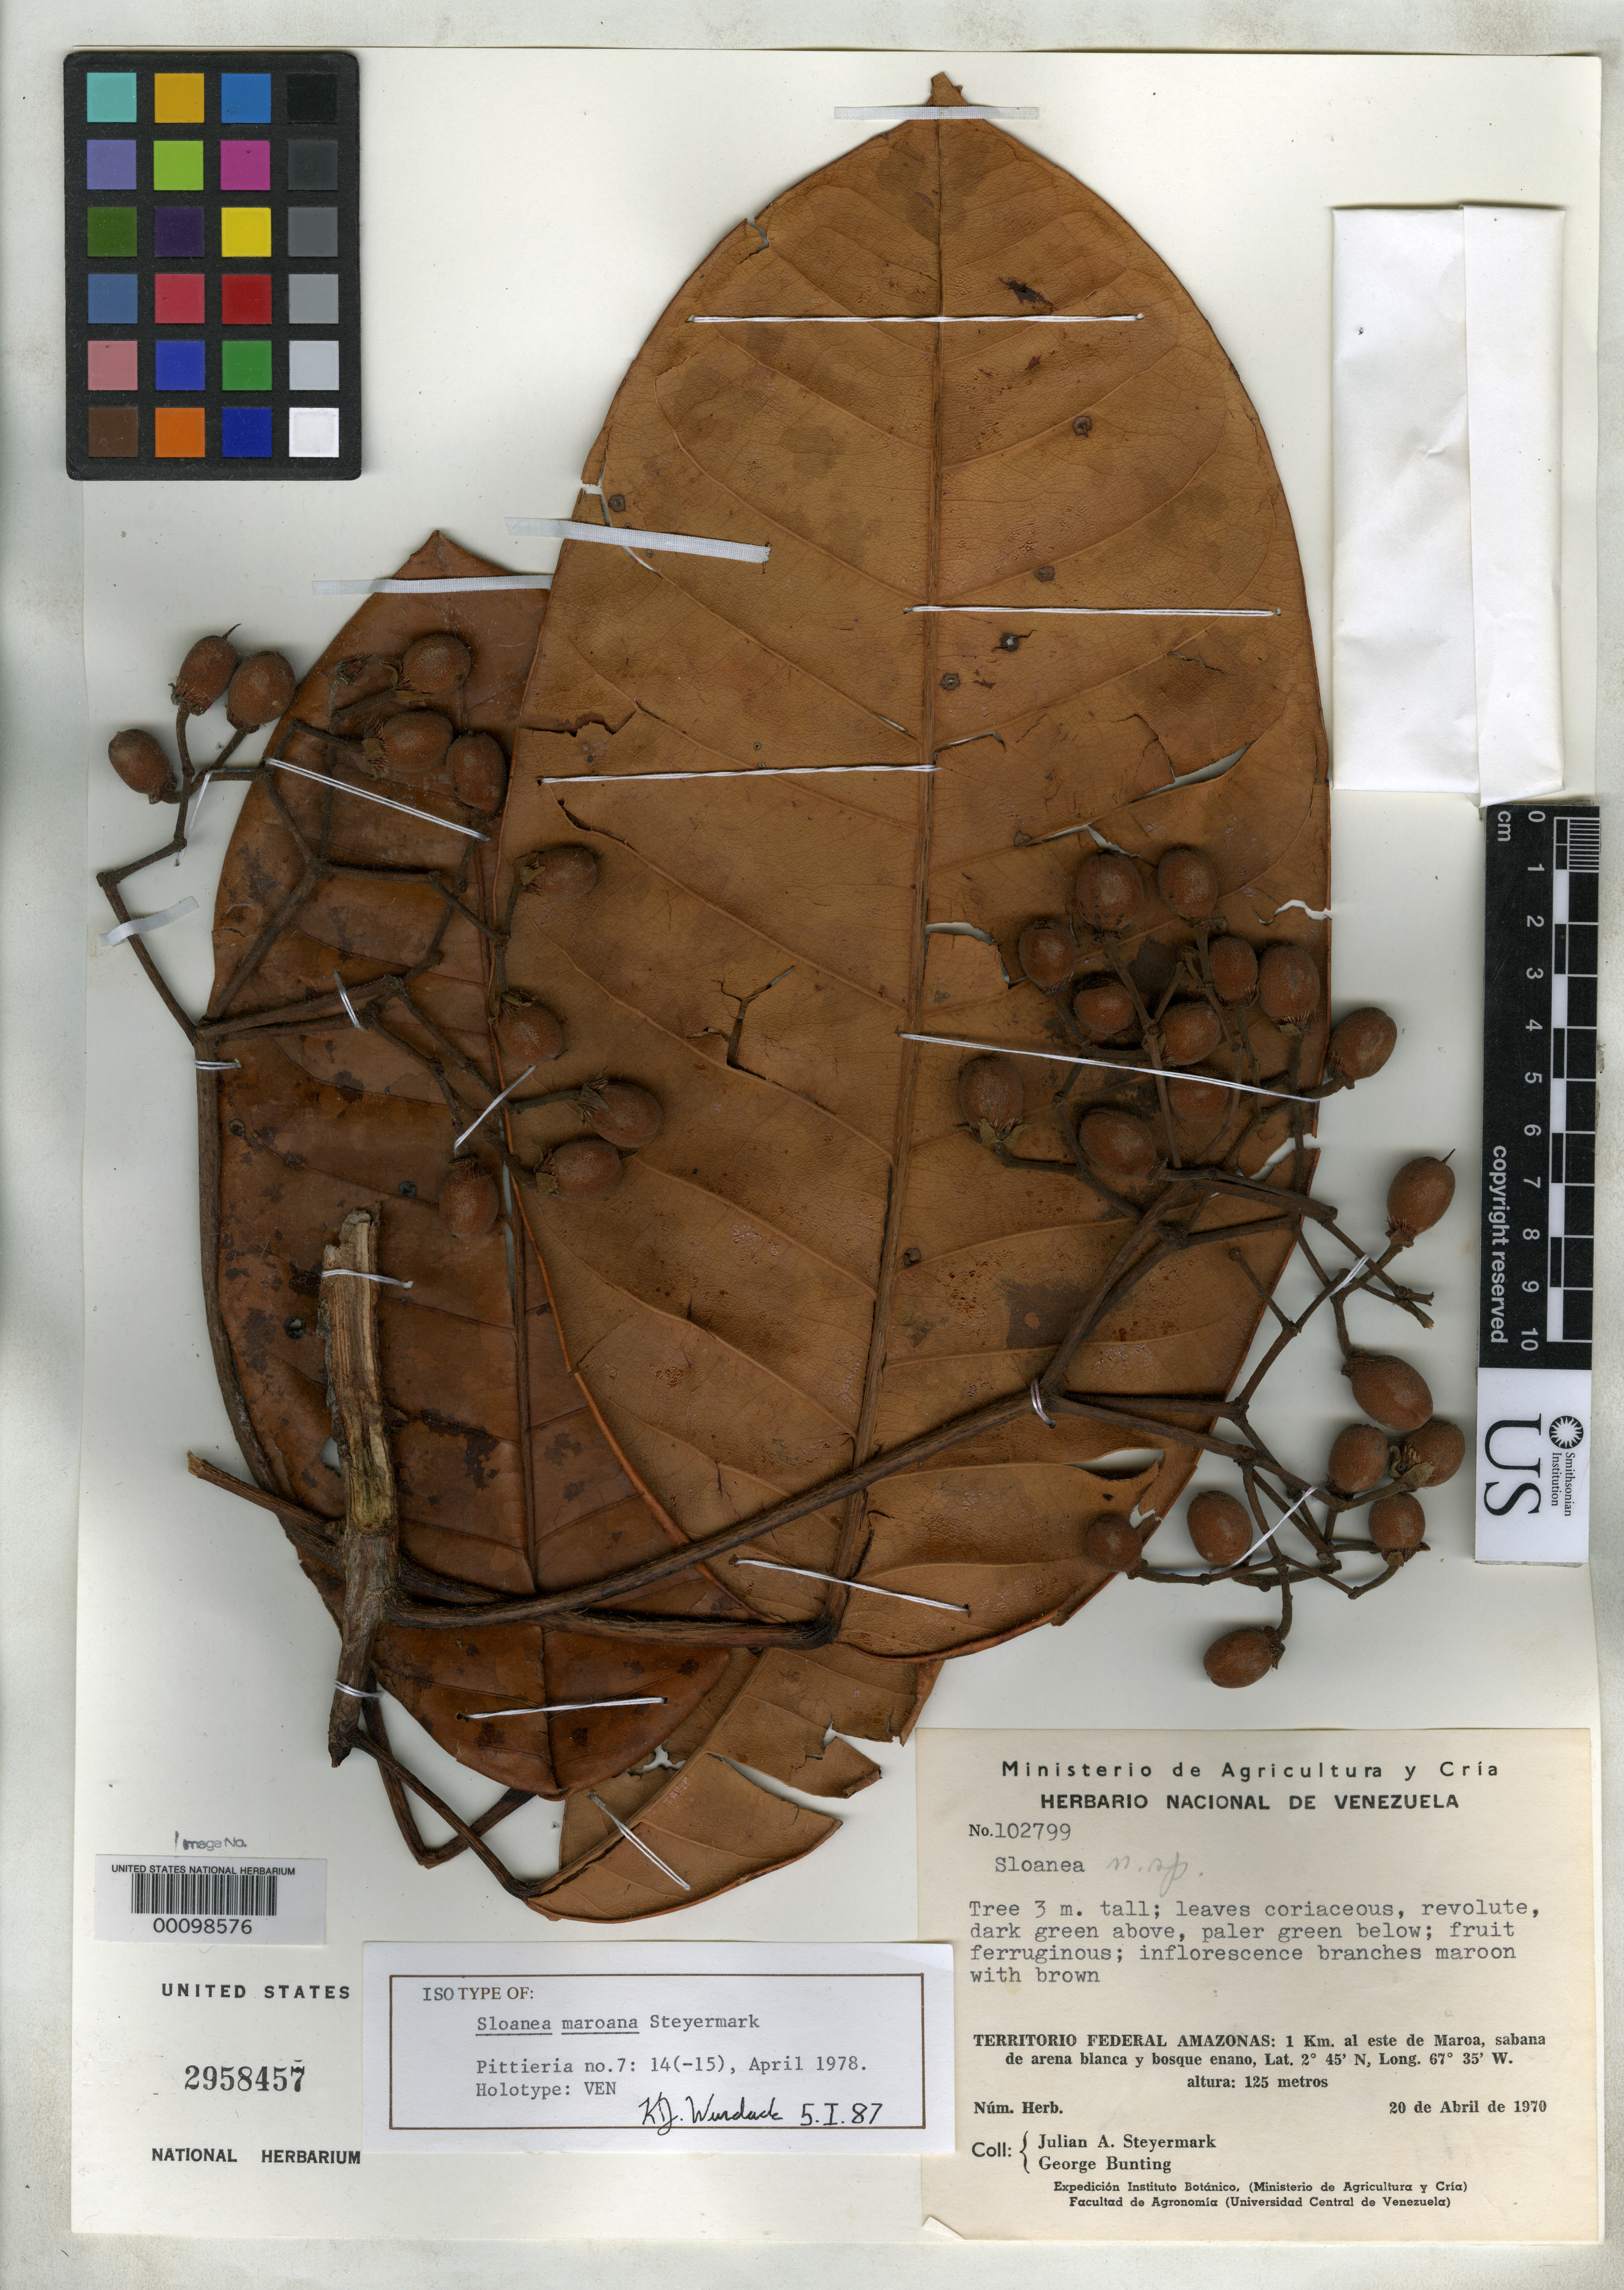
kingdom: Plantae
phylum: Tracheophyta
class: Magnoliopsida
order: Oxalidales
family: Elaeocarpaceae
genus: Sloanea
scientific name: Sloanea maroana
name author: Steyerm.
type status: Isotype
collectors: J. Steyermark & G. S. Bunting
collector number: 102799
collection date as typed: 20 Apr 1970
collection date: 1970-04-20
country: Venezuela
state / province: Amazonas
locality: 1 km E of Maroa.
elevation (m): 125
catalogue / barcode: US 2958457